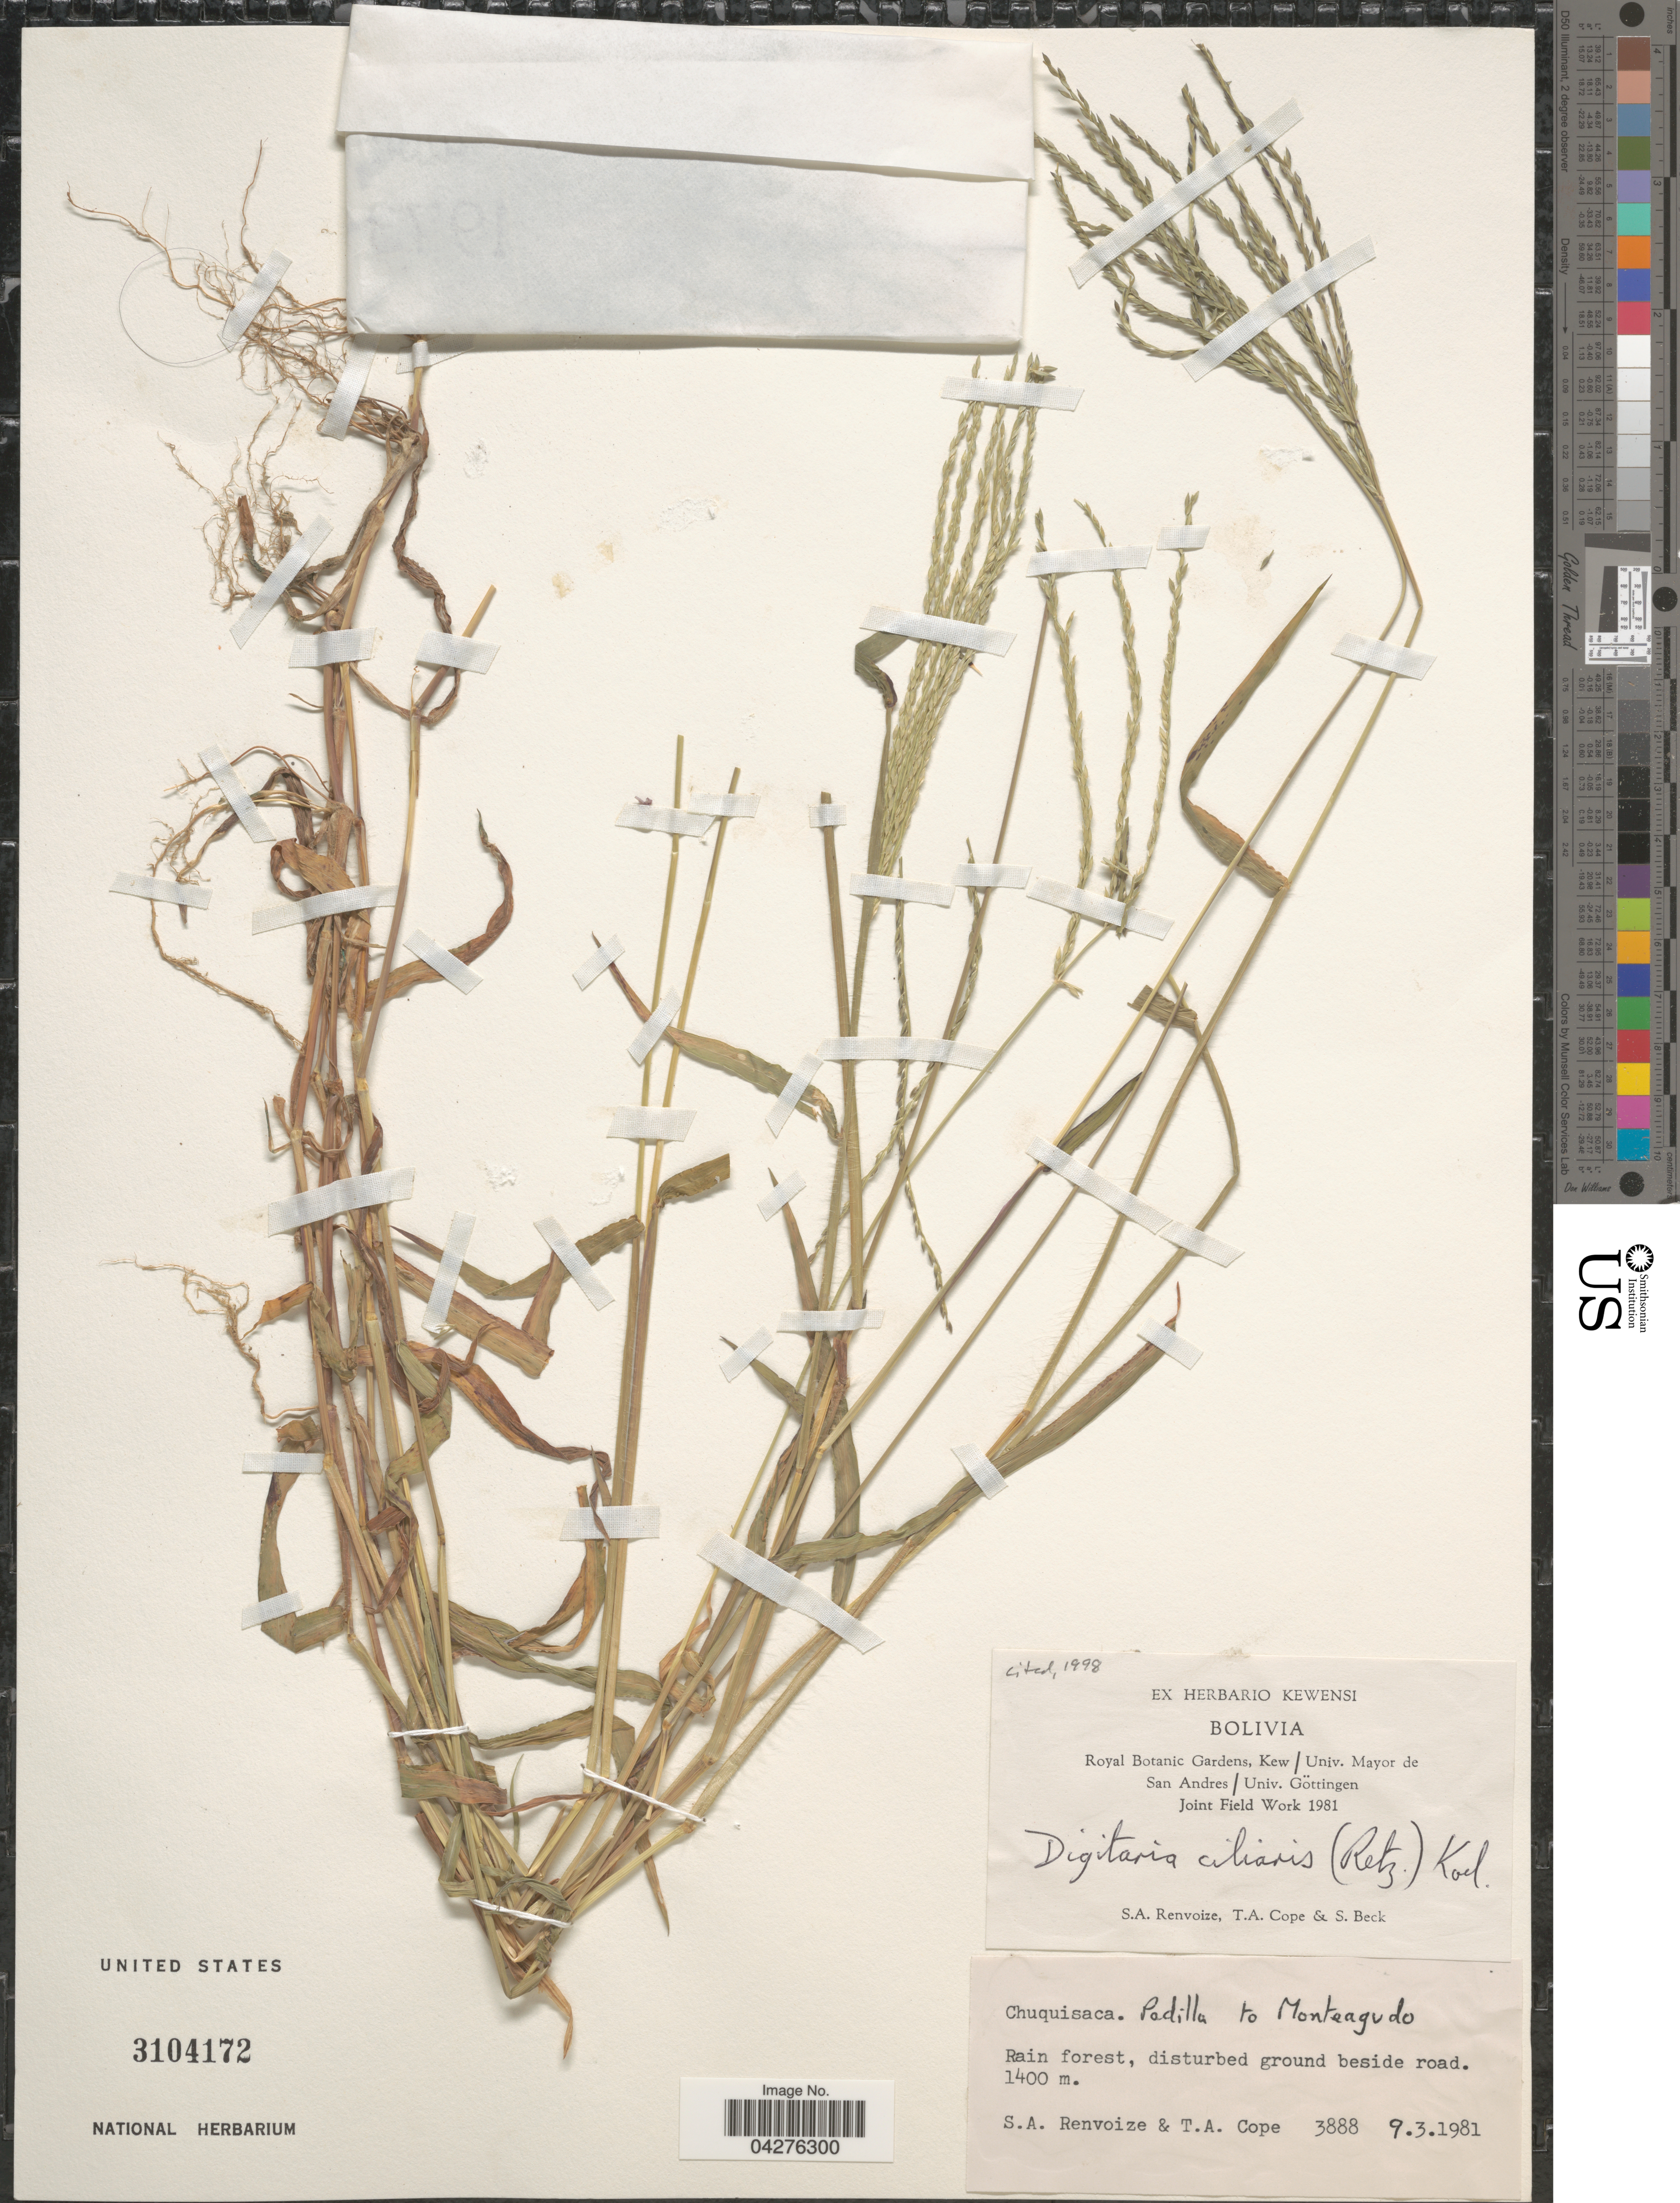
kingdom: Plantae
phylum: Tracheophyta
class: Liliopsida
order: Poales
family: Poaceae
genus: Digitaria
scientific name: Digitaria ciliaris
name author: (Retz.) Koeler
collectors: S. A. Renvoize, T. A. Cope & S. G. Beck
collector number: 3888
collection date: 1981-03-09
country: Bolivia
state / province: Chuquisaca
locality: Royal Botanic Gardens, Kew/Univ. Mayor de San Andres/ Univ. Göttingen Joint Field Work 1981. Padilla to Monteagudo.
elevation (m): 1400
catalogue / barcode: US 3104172